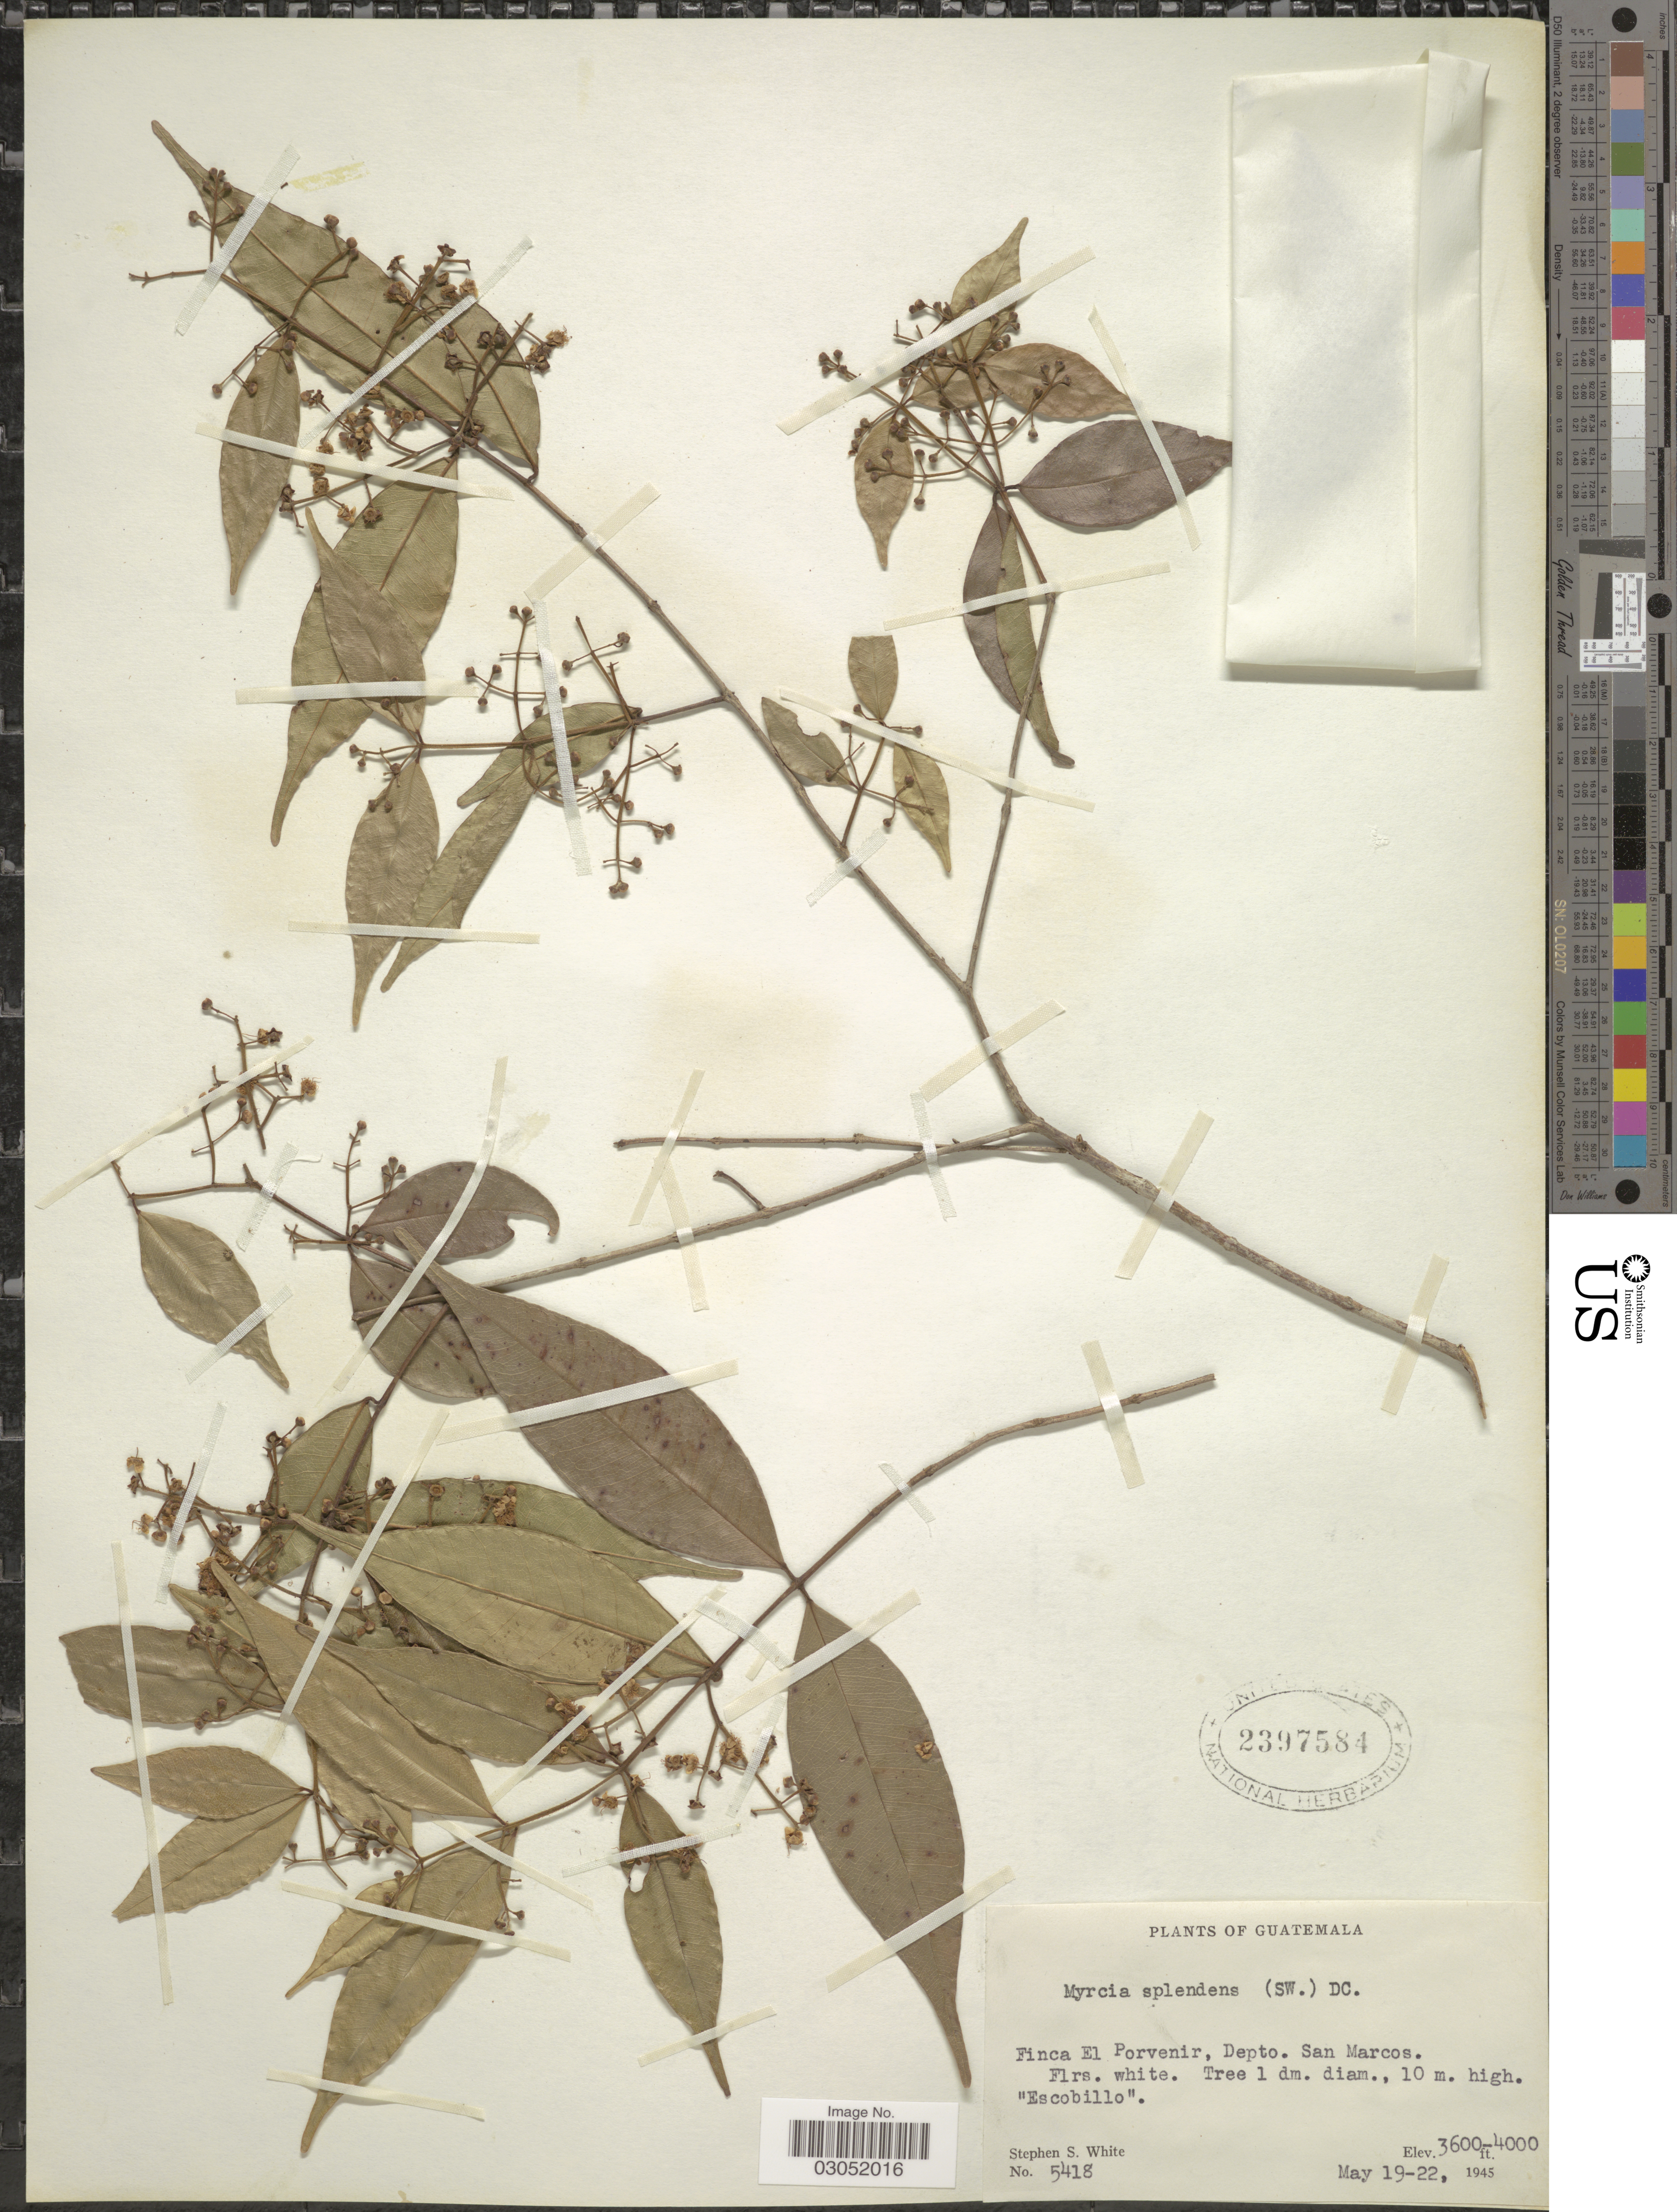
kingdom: Plantae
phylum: Tracheophyta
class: Magnoliopsida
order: Myrtales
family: Myrtaceae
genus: Myrcia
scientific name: Myrcia splendens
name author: (Sw.) DC.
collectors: S. S. White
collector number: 5418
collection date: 1945-05-19/1945-05-22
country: Guatemala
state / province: San Marcos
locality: Finca El Porvenir, Depto. San Marcos.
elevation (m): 1097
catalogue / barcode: US 2397584